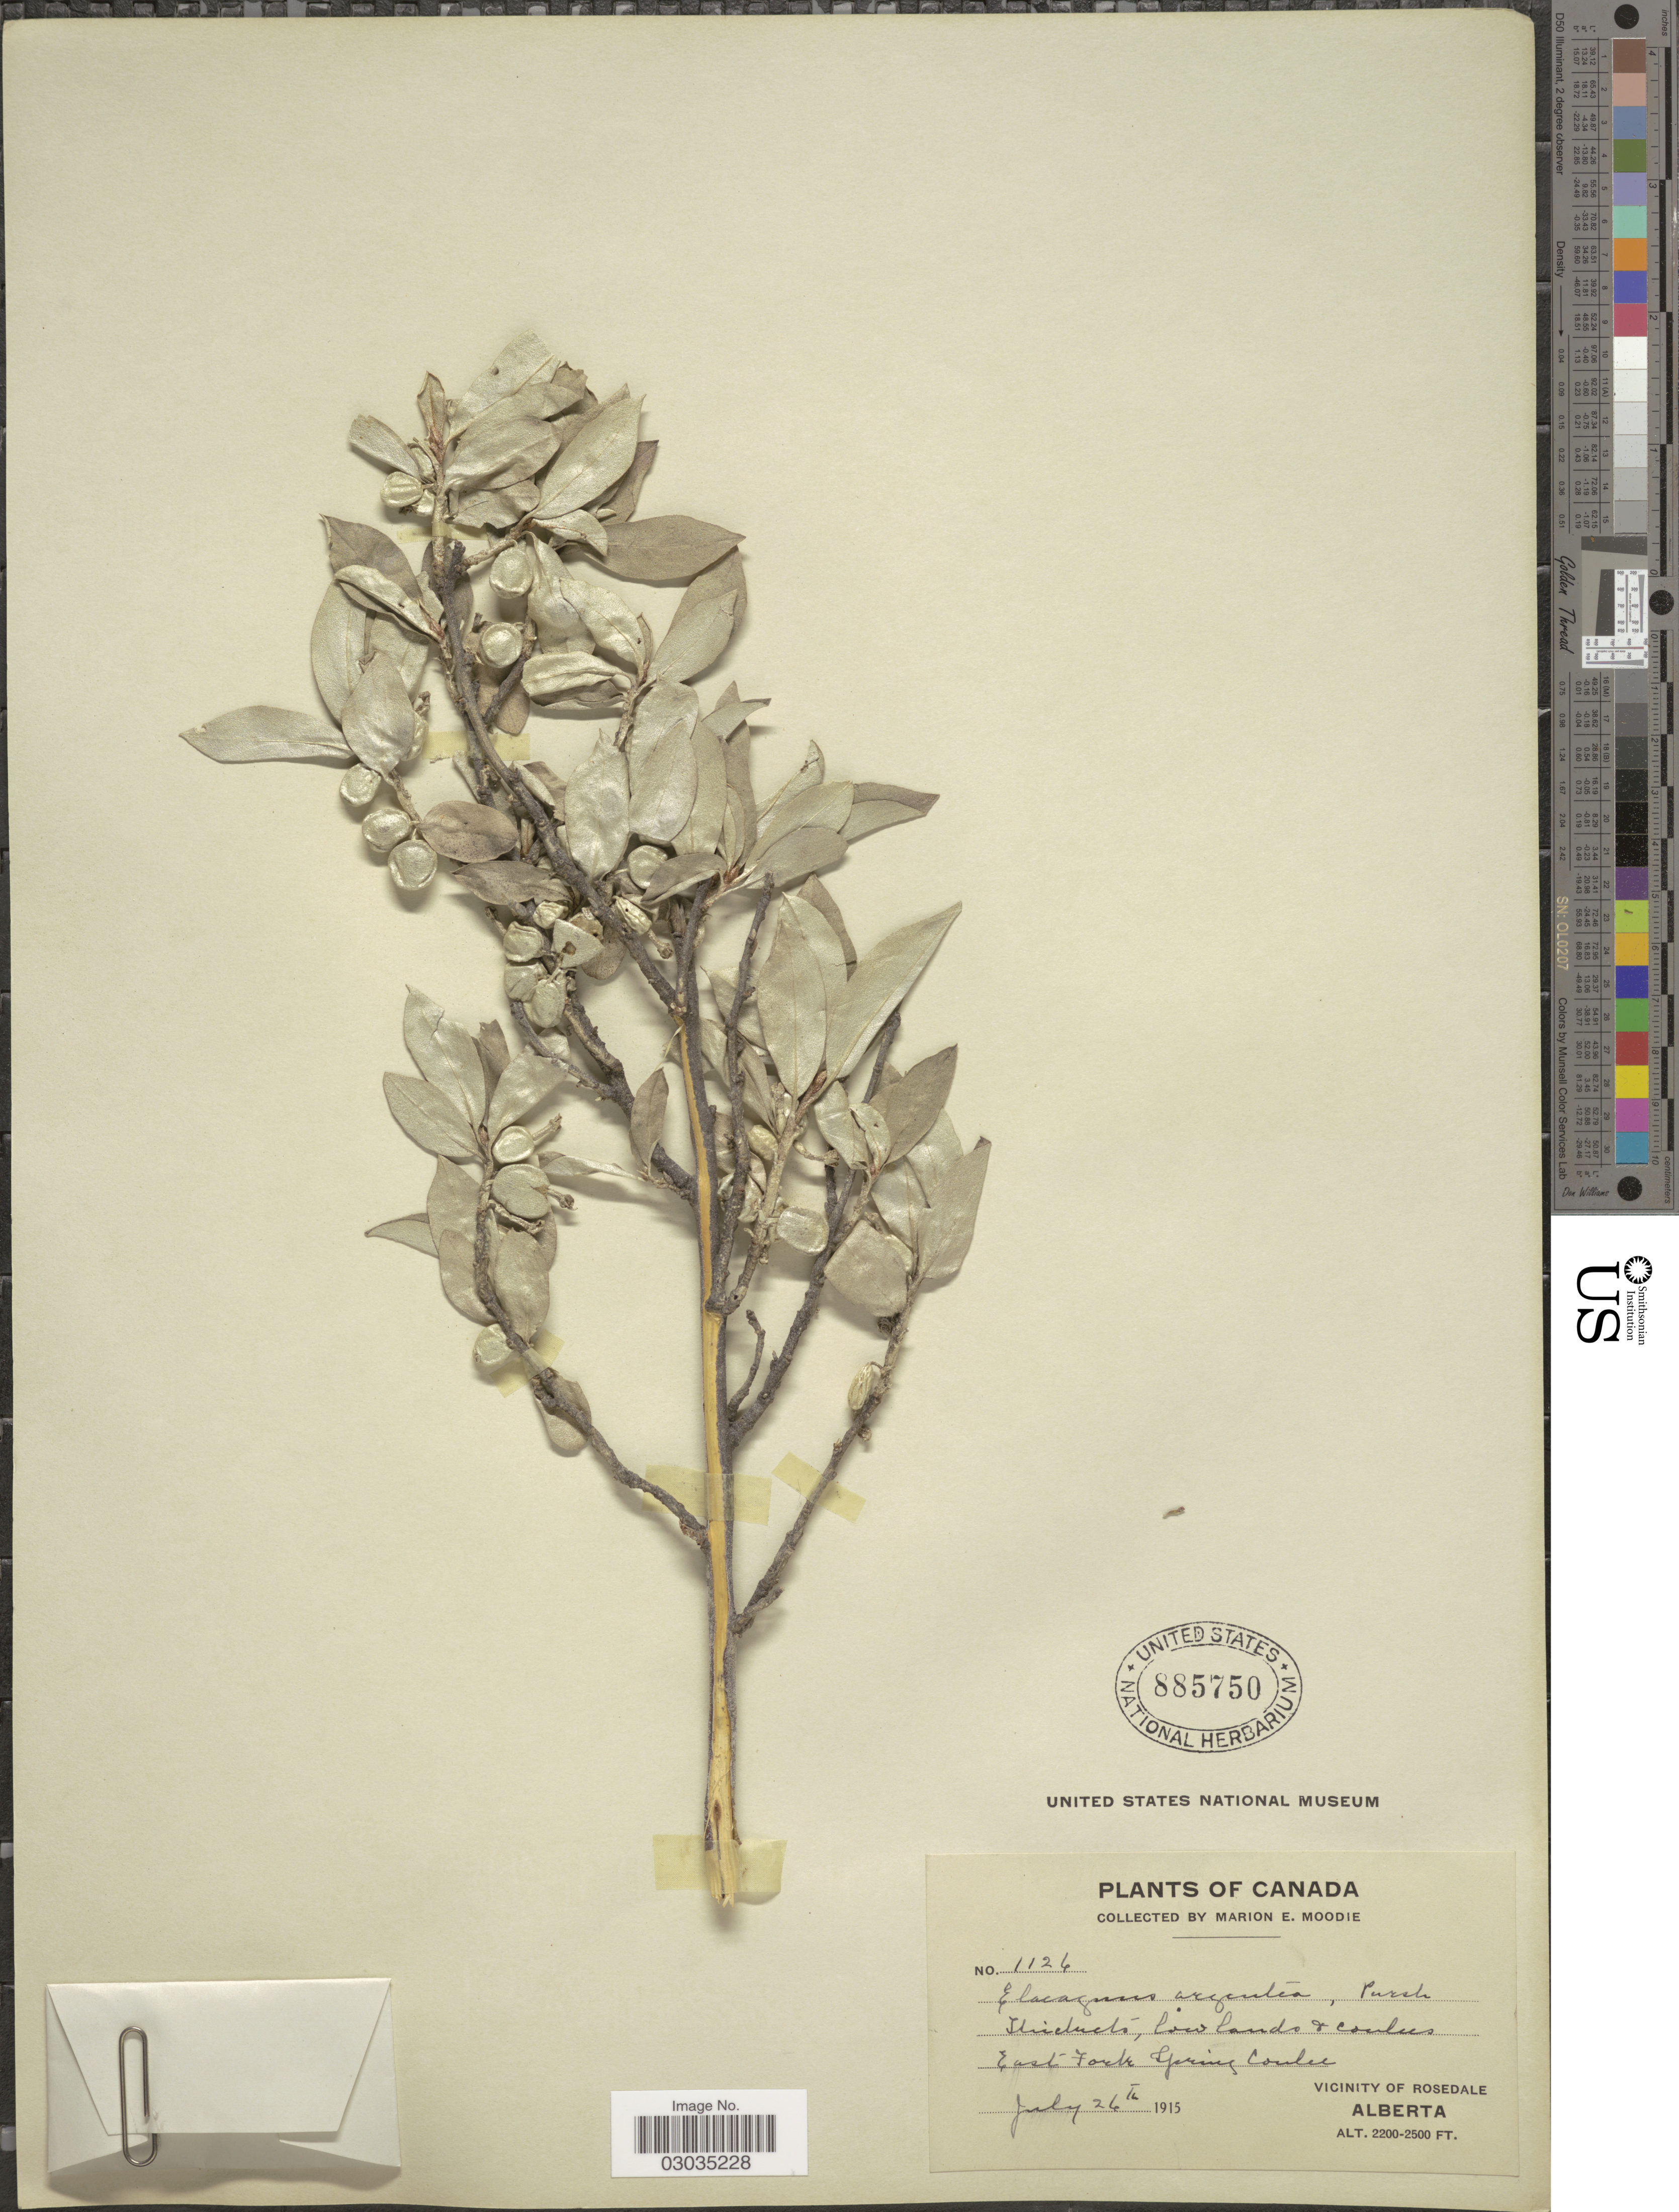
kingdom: Plantae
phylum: Tracheophyta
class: Magnoliopsida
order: Rosales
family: Elaeagnaceae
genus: Elaeagnus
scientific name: Elaeagnus commutata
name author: Bernh. ex Rydb.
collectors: M. E. Moodie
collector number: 1124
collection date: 1915-07-24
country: Canada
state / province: Alberta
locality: Lowlands & coulees, East Fork & Spring Coulee, Vicinity of Rosedale.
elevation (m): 671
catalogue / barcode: US 885750